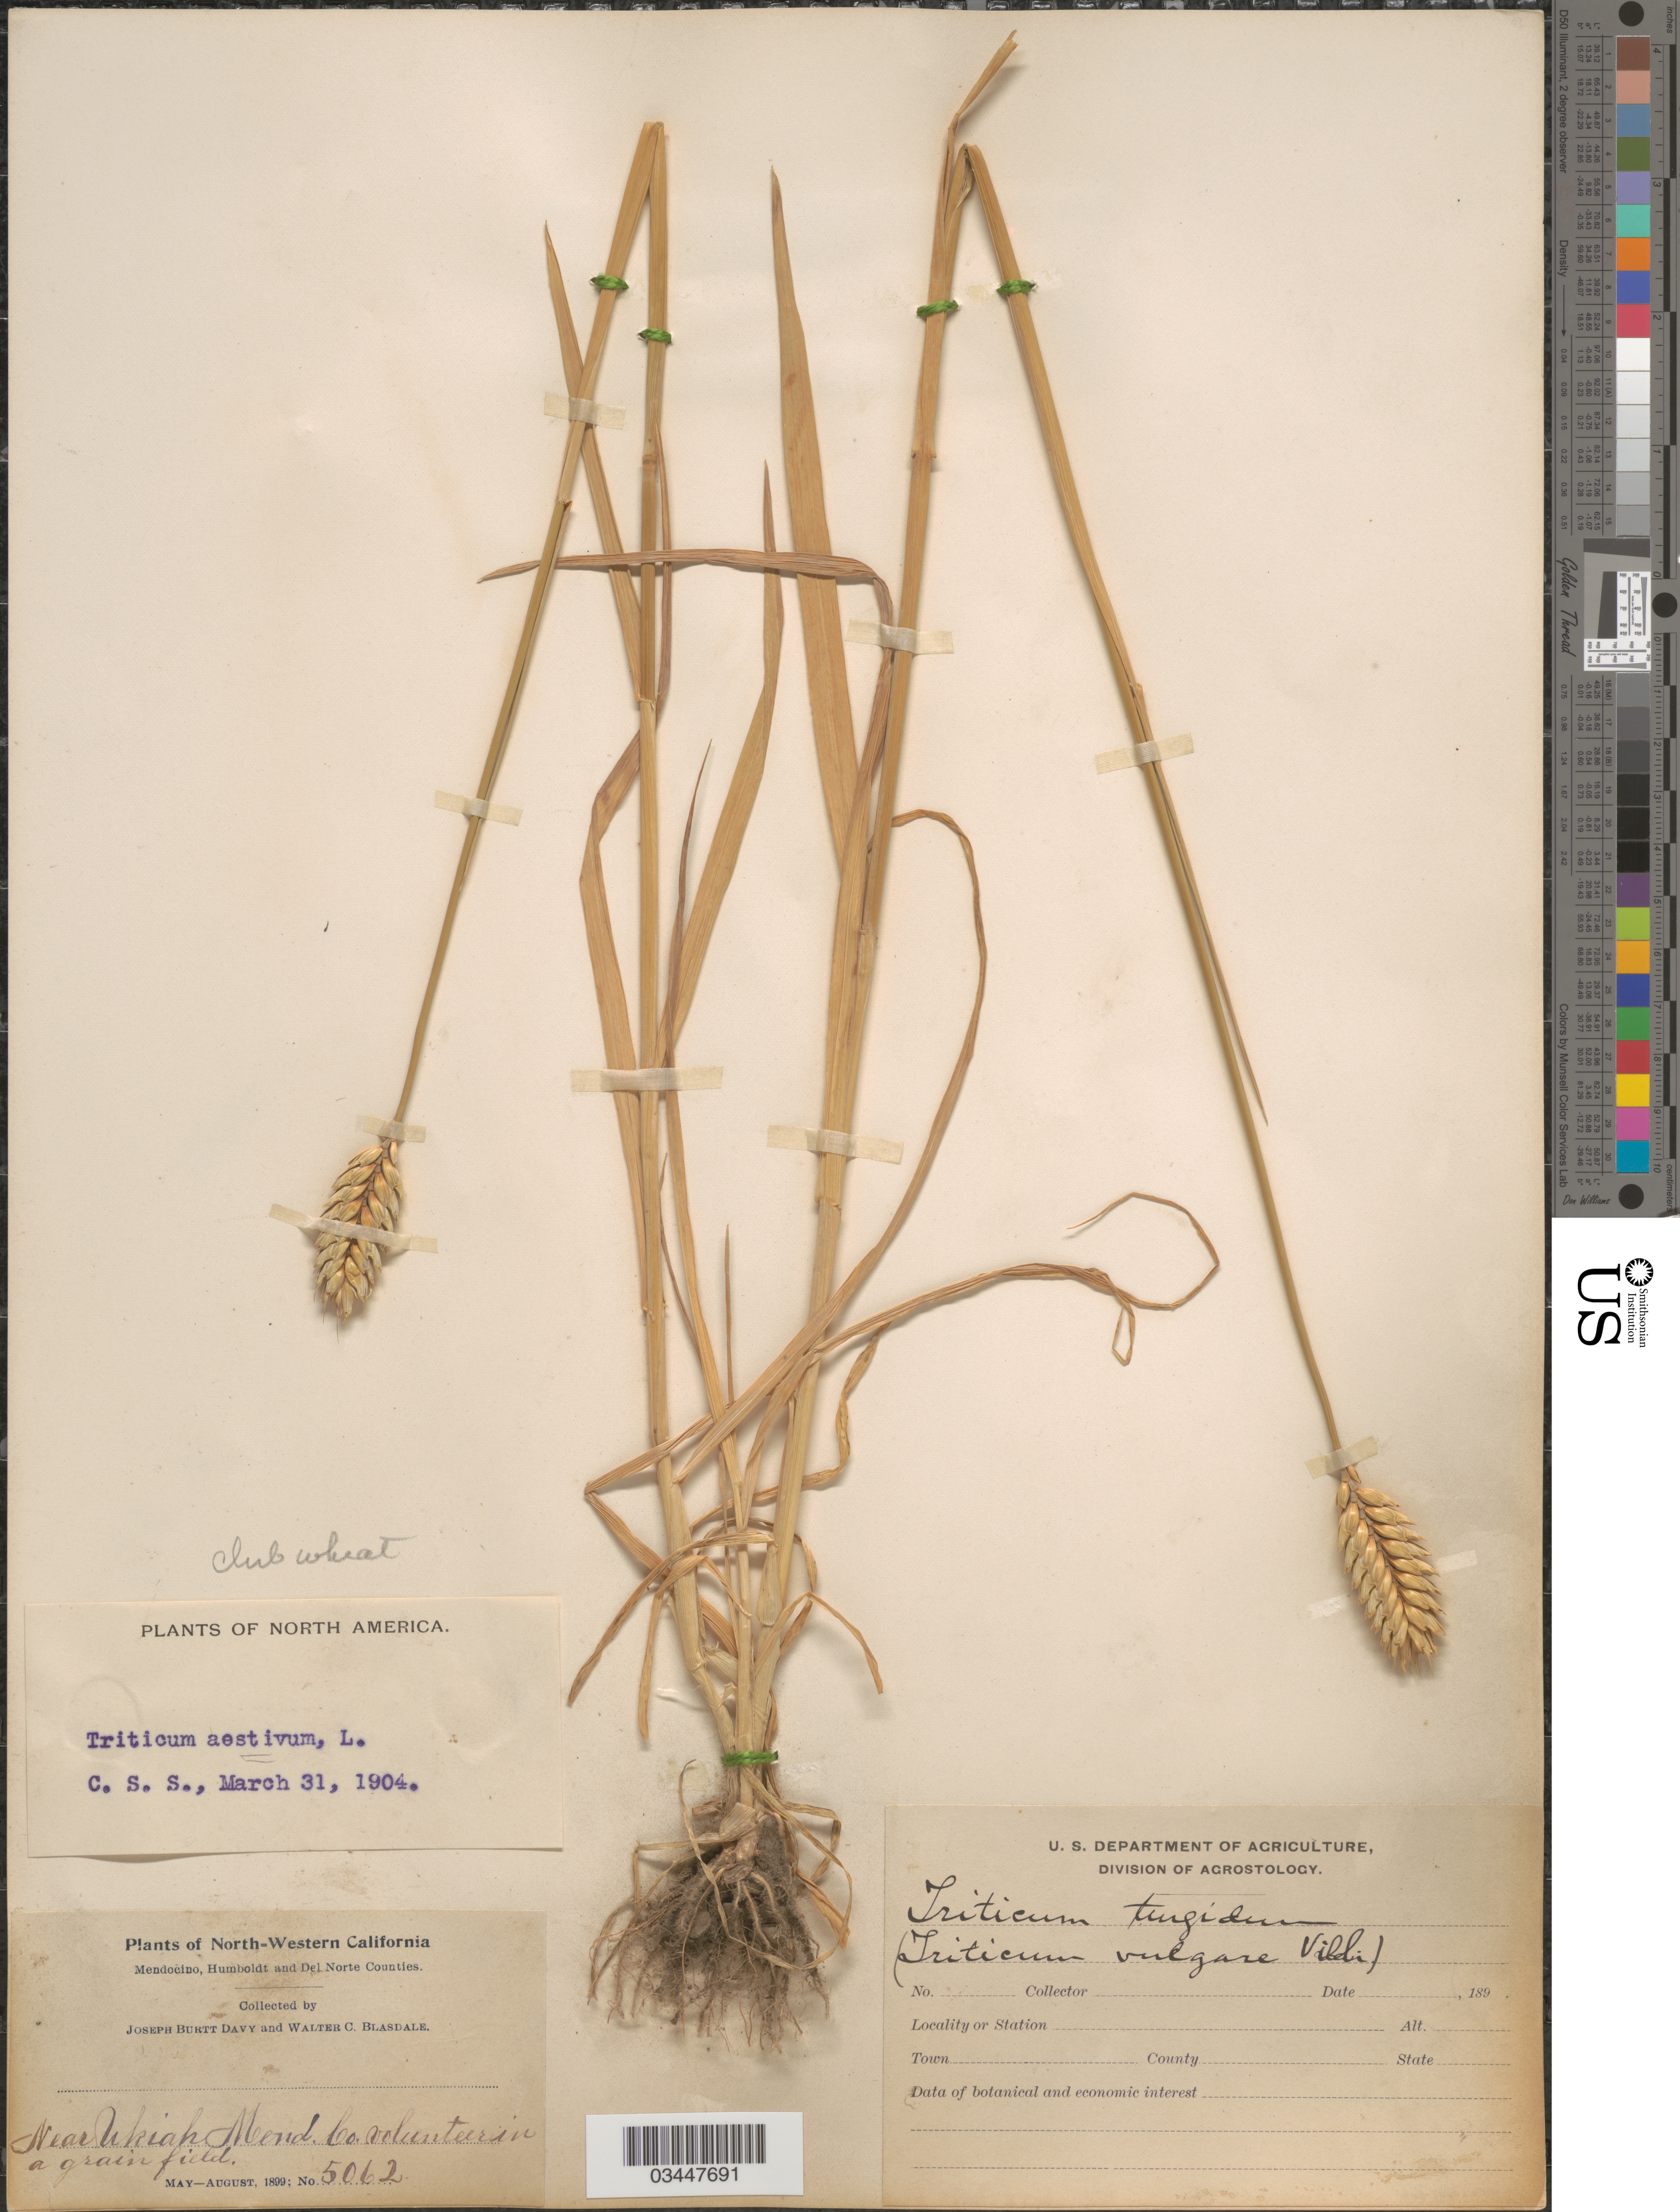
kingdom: Plantae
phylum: Tracheophyta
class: Liliopsida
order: Poales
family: Poaceae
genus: Triticum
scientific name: Triticum aestivum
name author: L.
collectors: J. Burtt Davy & W. Blasdale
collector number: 5062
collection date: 1899-05/1899-08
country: United States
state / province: California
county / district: Mendocino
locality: North-Western California. Mendocino, Humboldt and Del Norte Counties. Near Ukiah Mend. Co.